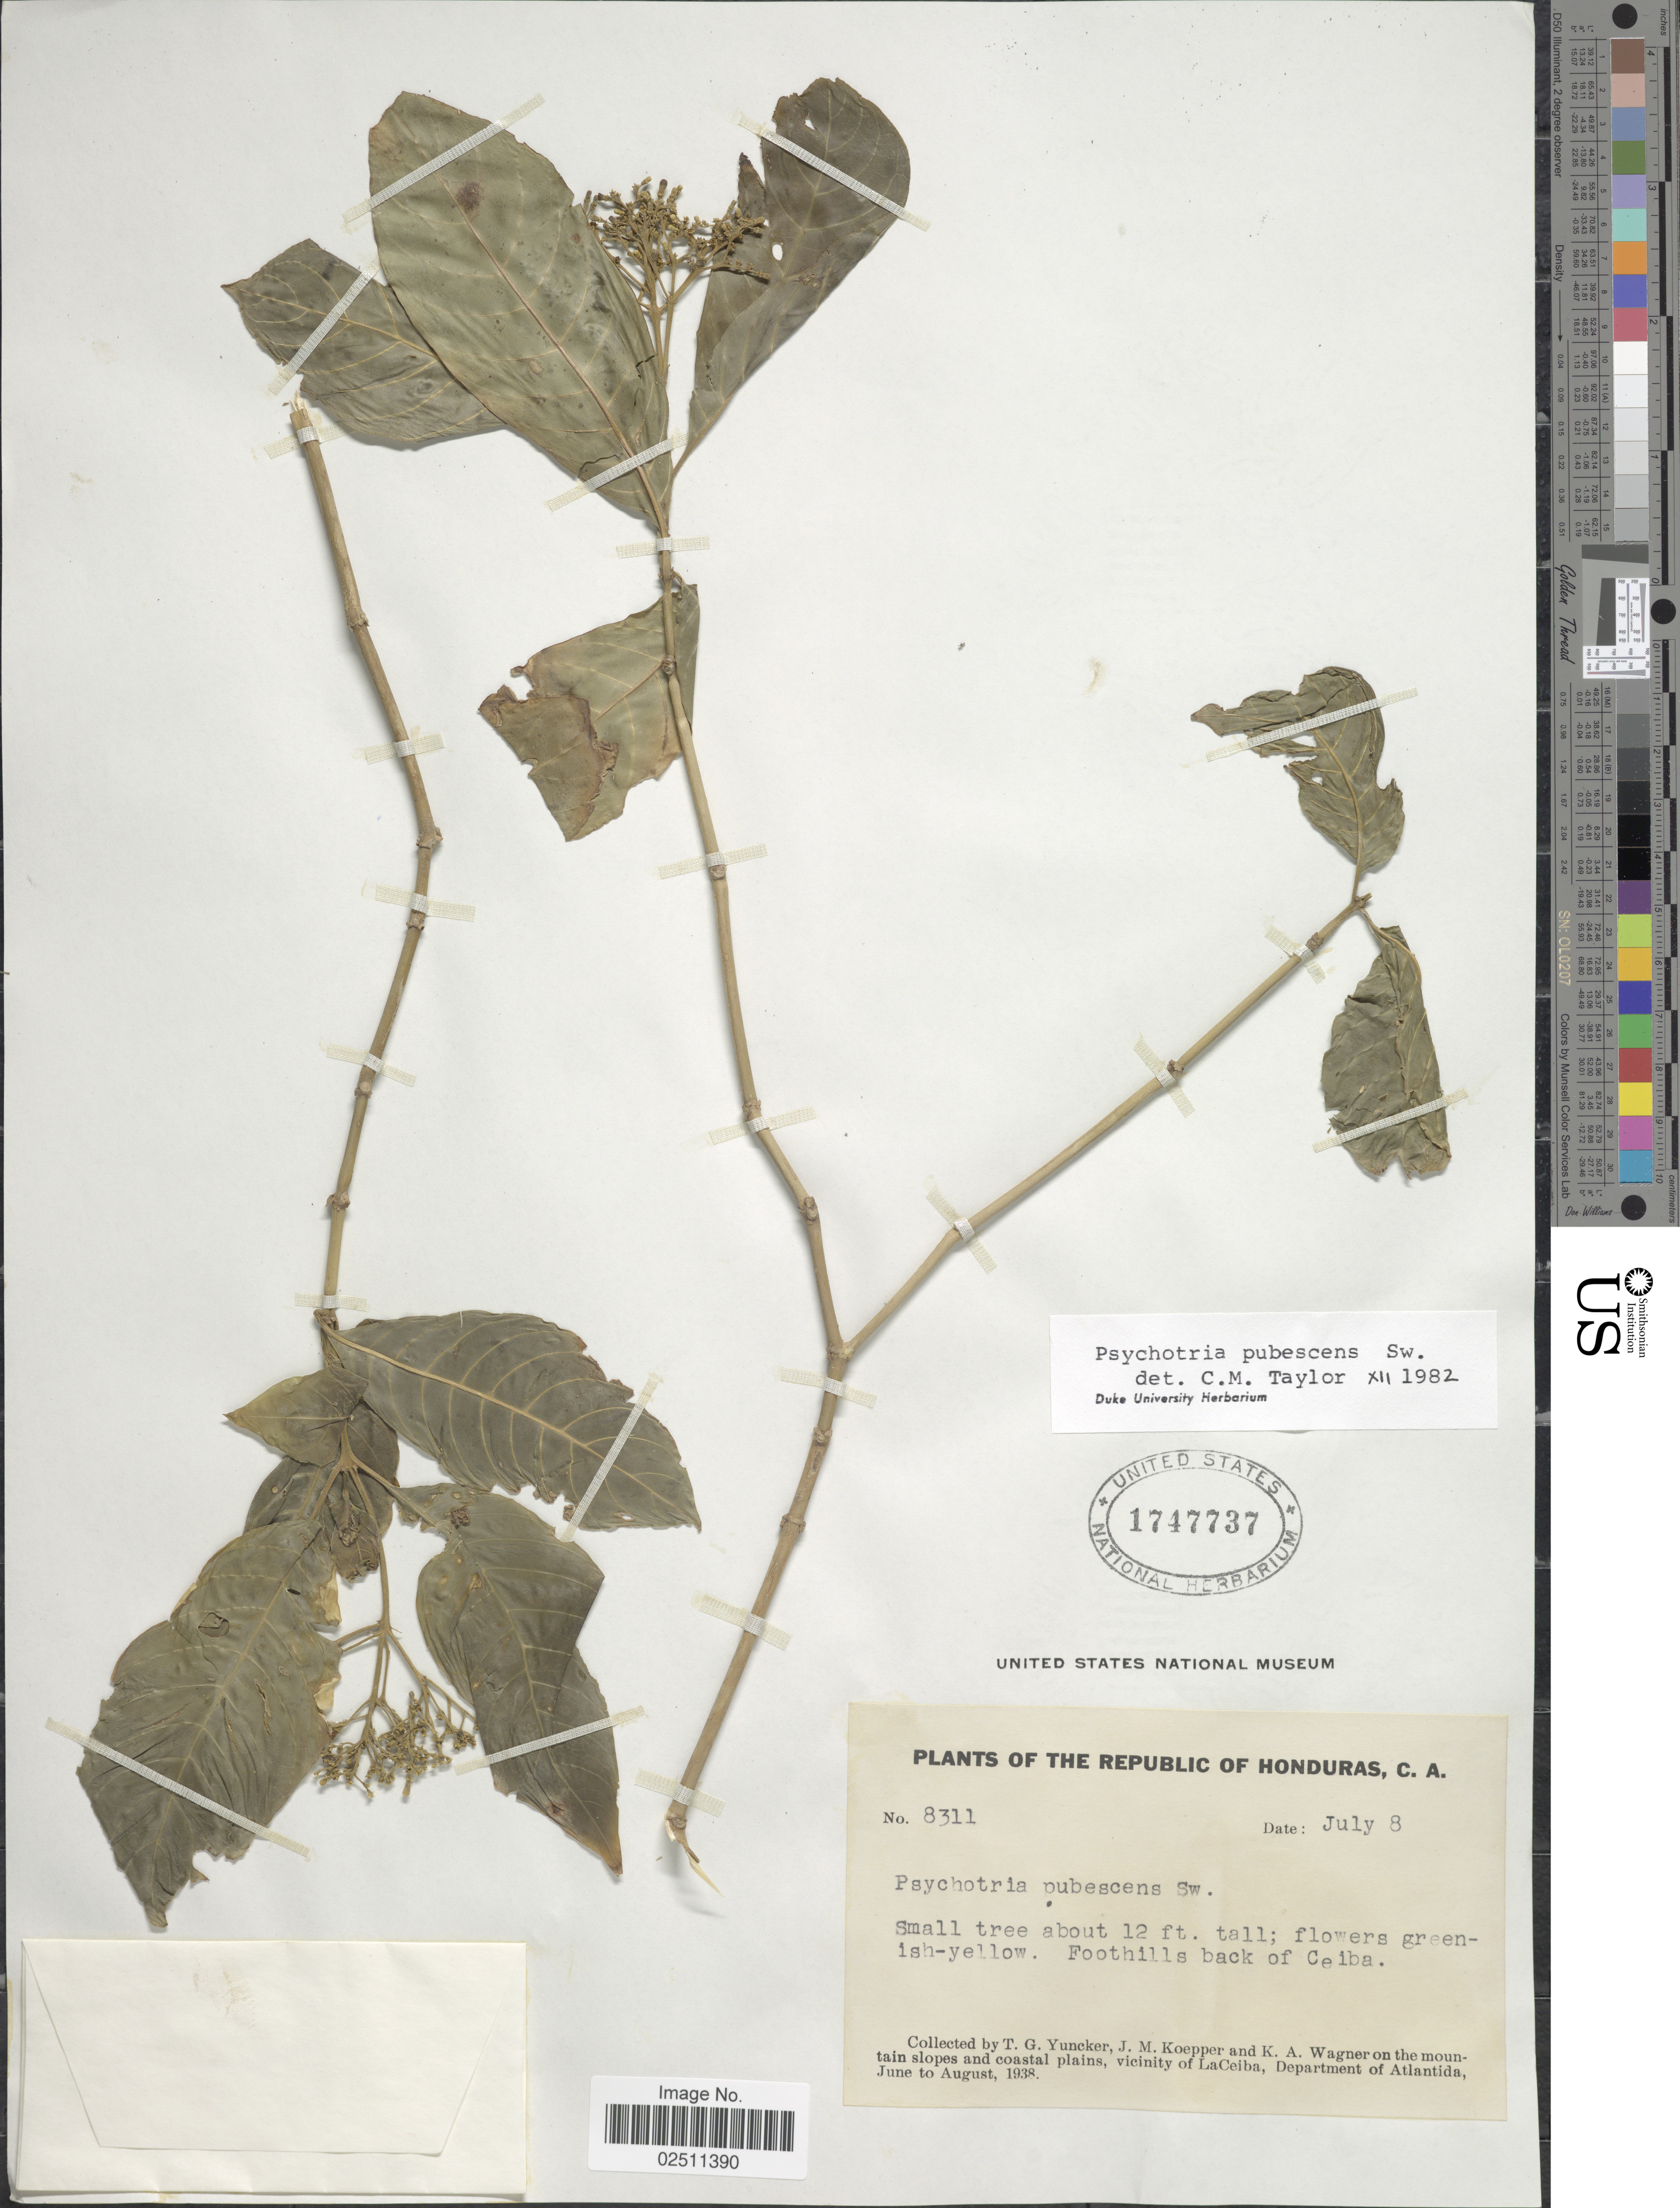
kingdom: Plantae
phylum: Tracheophyta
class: Magnoliopsida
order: Gentianales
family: Rubiaceae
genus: Psychotria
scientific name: Psychotria pubescens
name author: Sw.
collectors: T. G. Yuncker, J. M. Koepper & K. A. Wagner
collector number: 8311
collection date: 1938-07-08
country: Honduras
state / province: Atlántida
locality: Republic of Honduras. Footahills back of Ceiba, on the mountain slopes and coastal plains, vicinity of La Ceiba, Department of Atlantida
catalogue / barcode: US 1747737